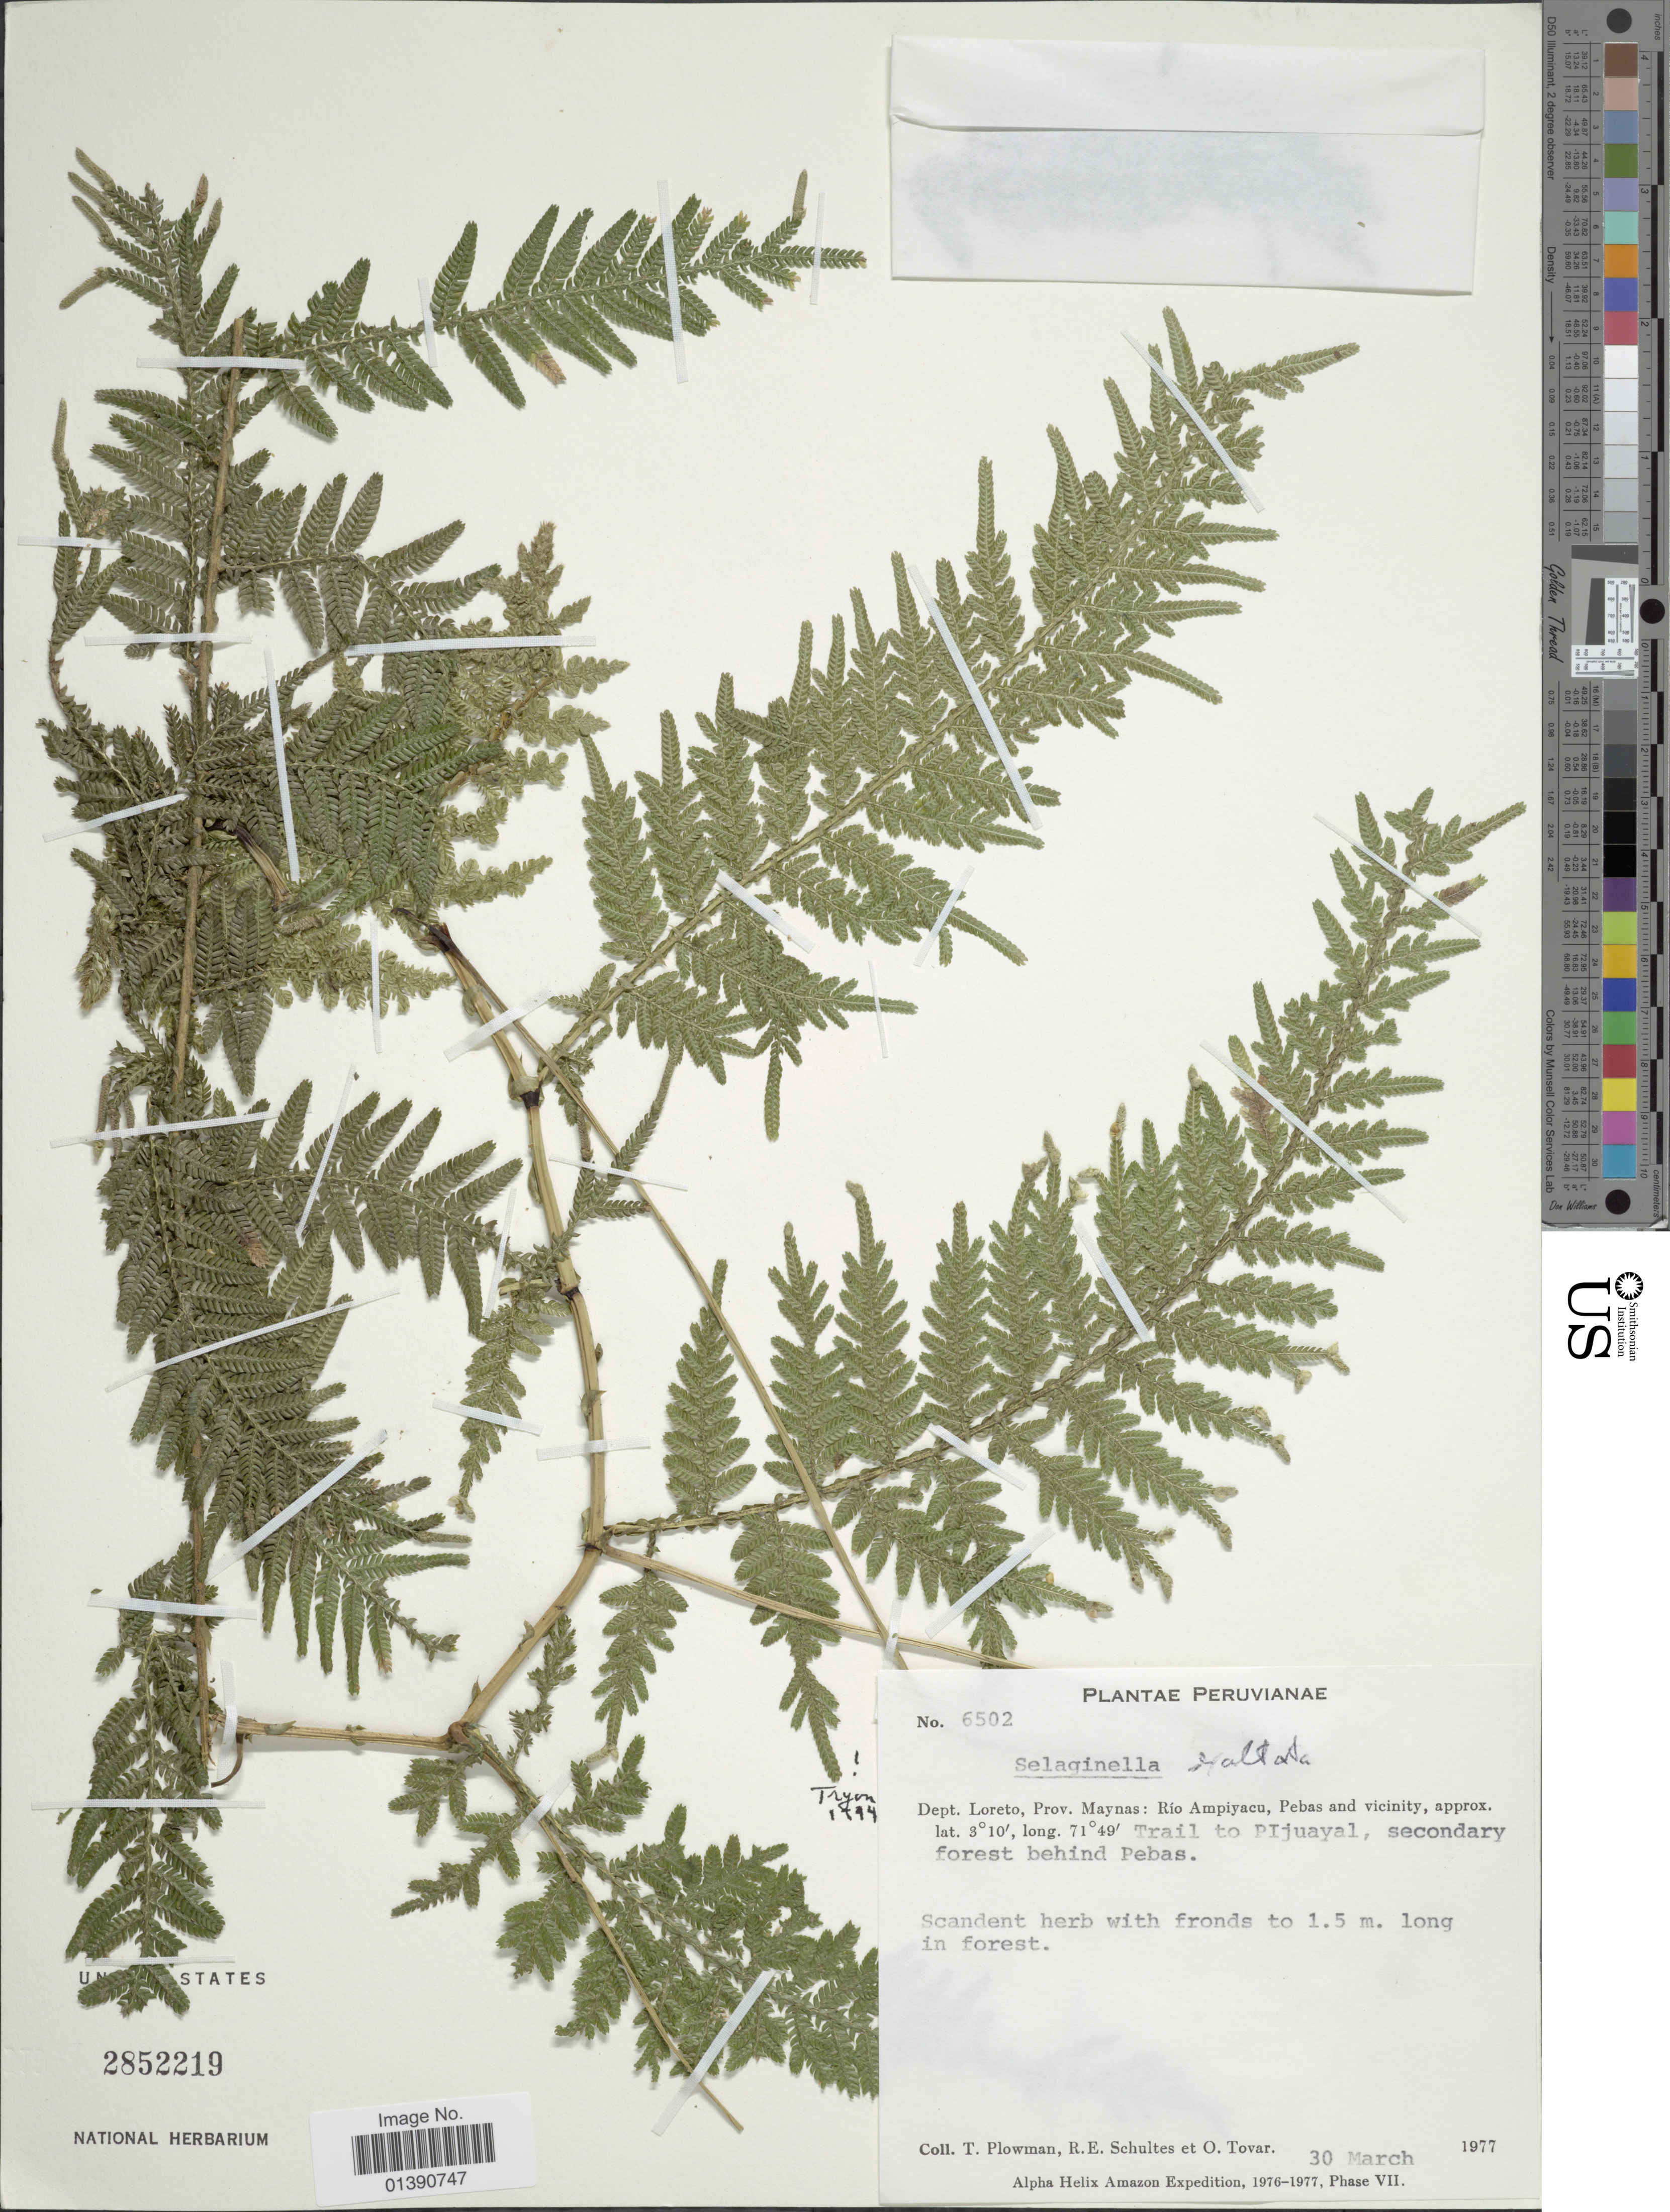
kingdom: Plantae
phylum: Tracheophyta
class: Lycopodiopsida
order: Selaginellales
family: Selaginellaceae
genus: Selaginella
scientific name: Selaginella exaltata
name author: (Kunze) Spring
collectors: T. Plowman, R. E. Schultes & O. Tovar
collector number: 6502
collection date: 1977-03-30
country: Peru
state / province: Loreto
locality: Prov. Maynas: Rio Ampiyacu, Pebas and vicinity, Trail to Pijuayal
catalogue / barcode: US 2852219